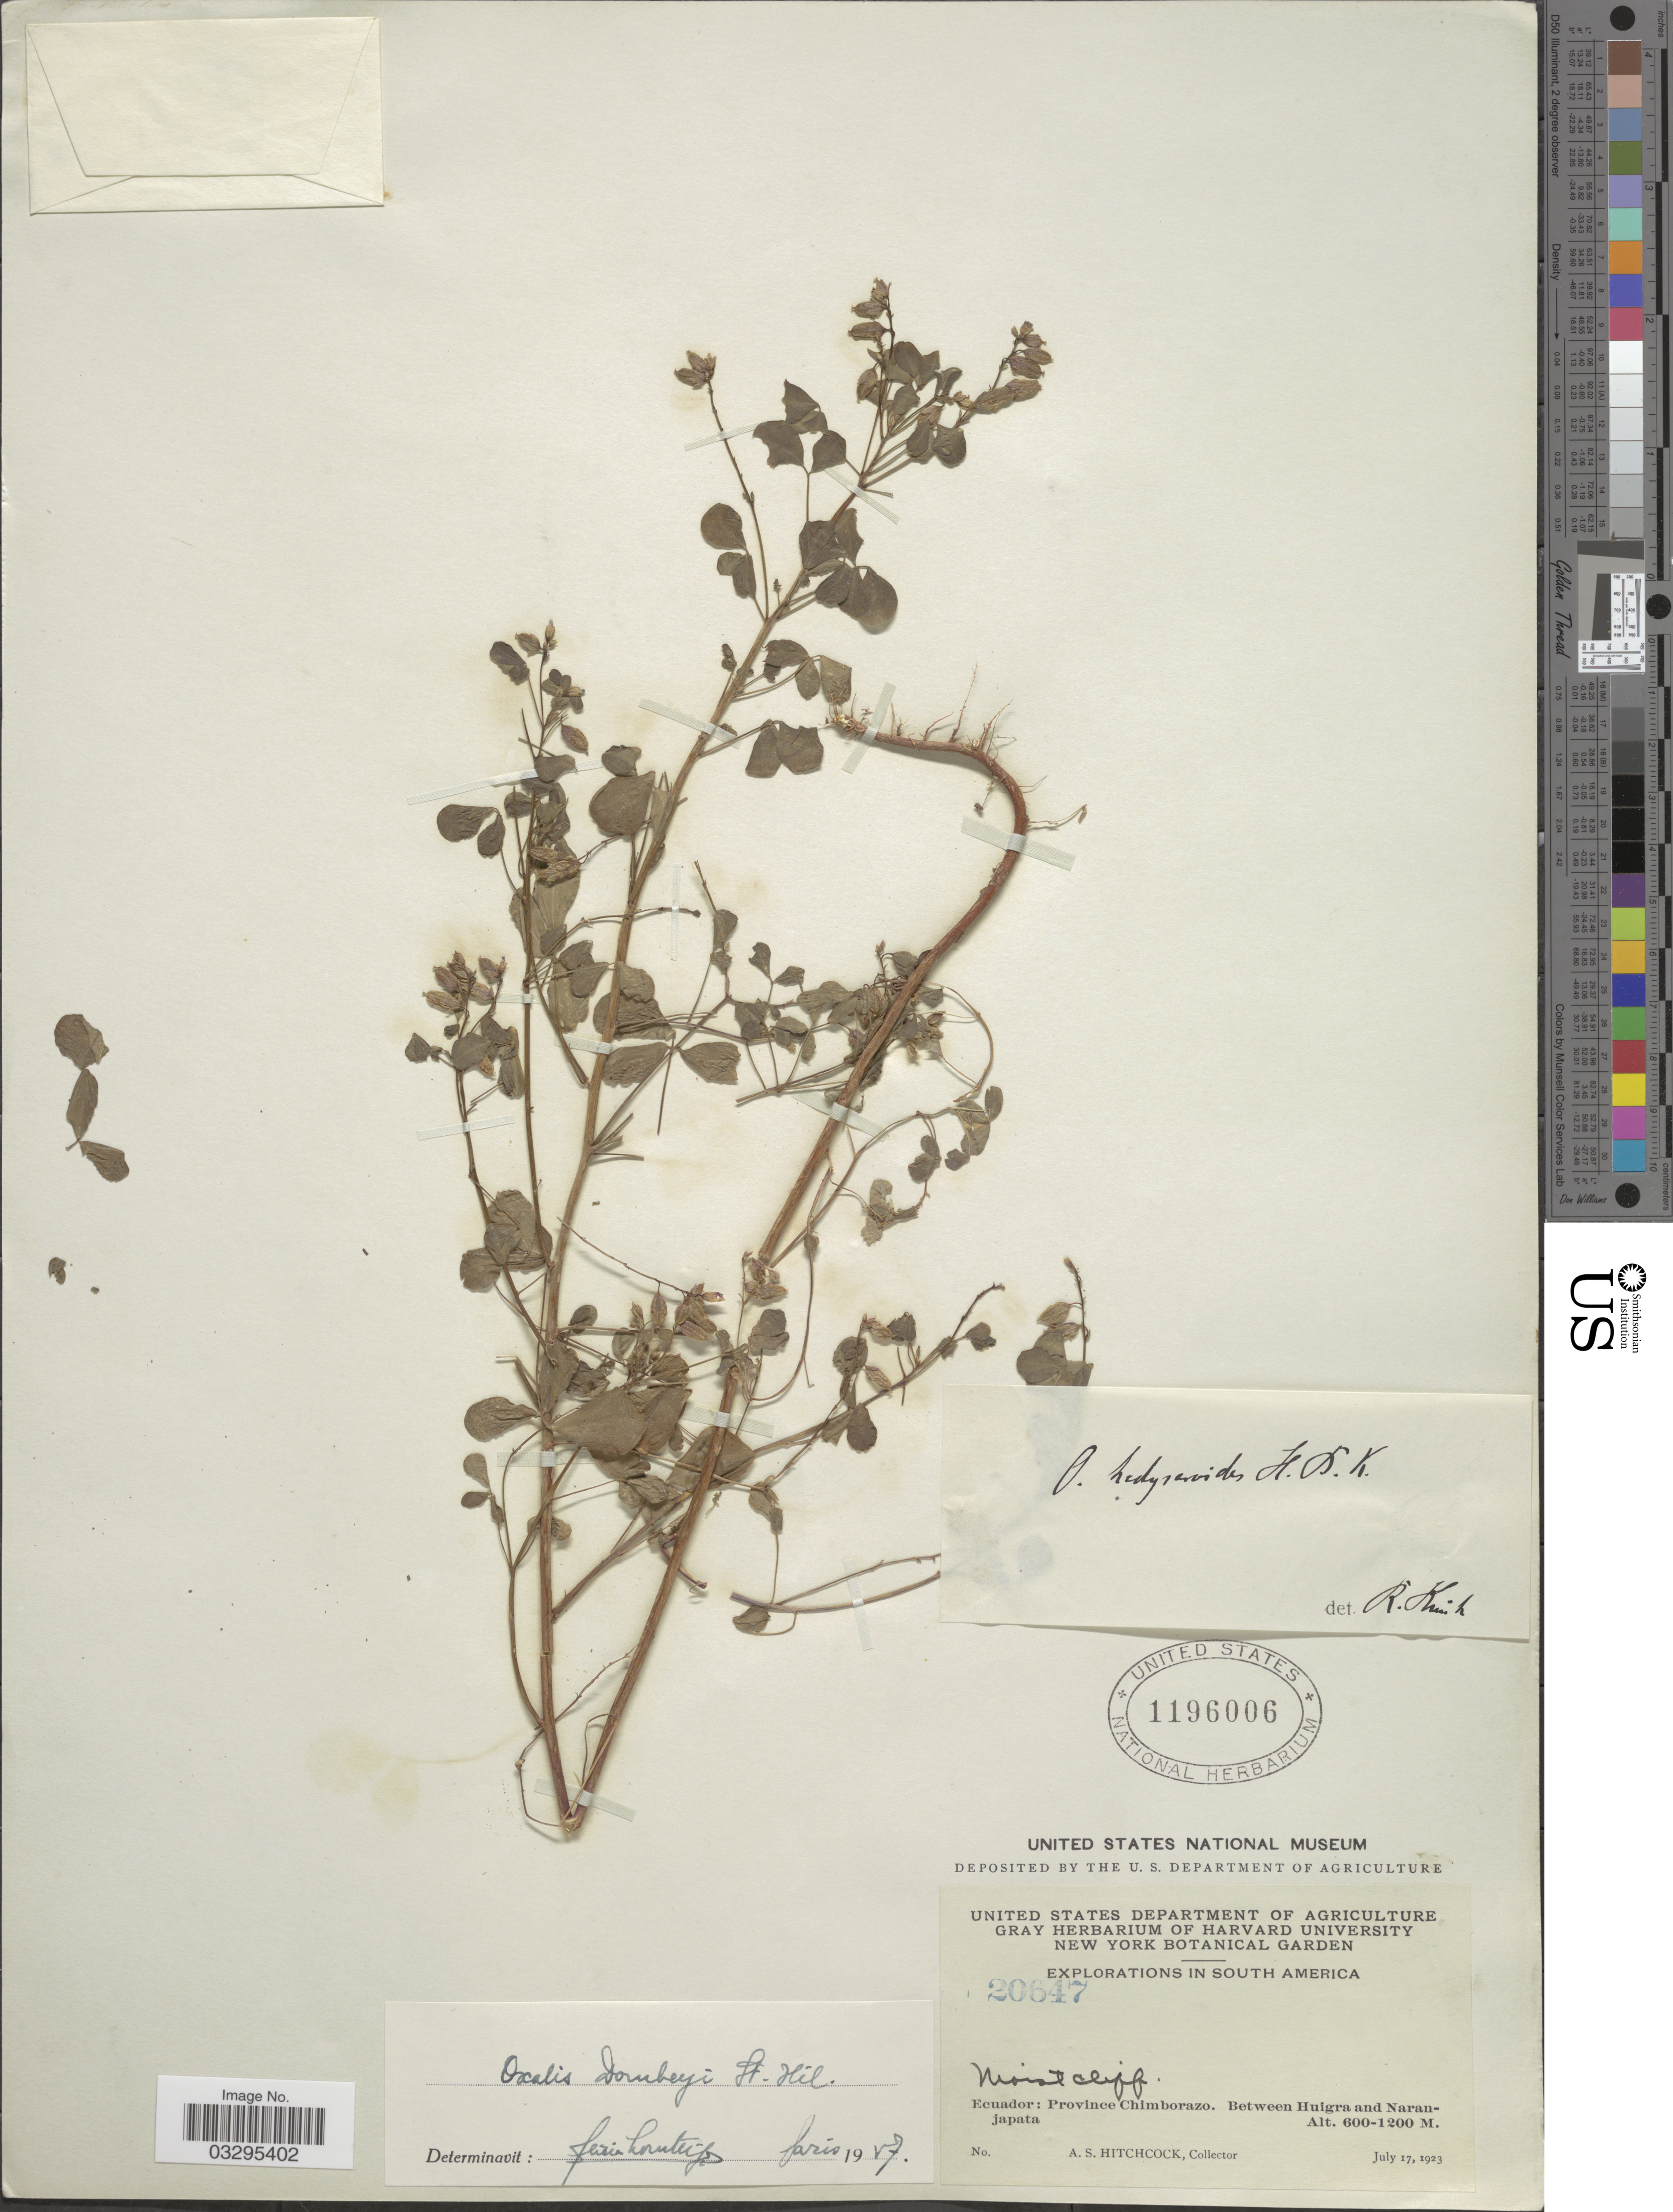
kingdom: Plantae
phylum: Tracheophyta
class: Magnoliopsida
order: Oxalidales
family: Oxalidaceae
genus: Oxalis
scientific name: Oxalis dombeyi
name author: A. St.-Hil.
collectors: A. S. Hitchcock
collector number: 20647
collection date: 1923-07-17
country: Ecuador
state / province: Chimborazo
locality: Between Huigra and Naranjapata.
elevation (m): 600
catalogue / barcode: US 1196006